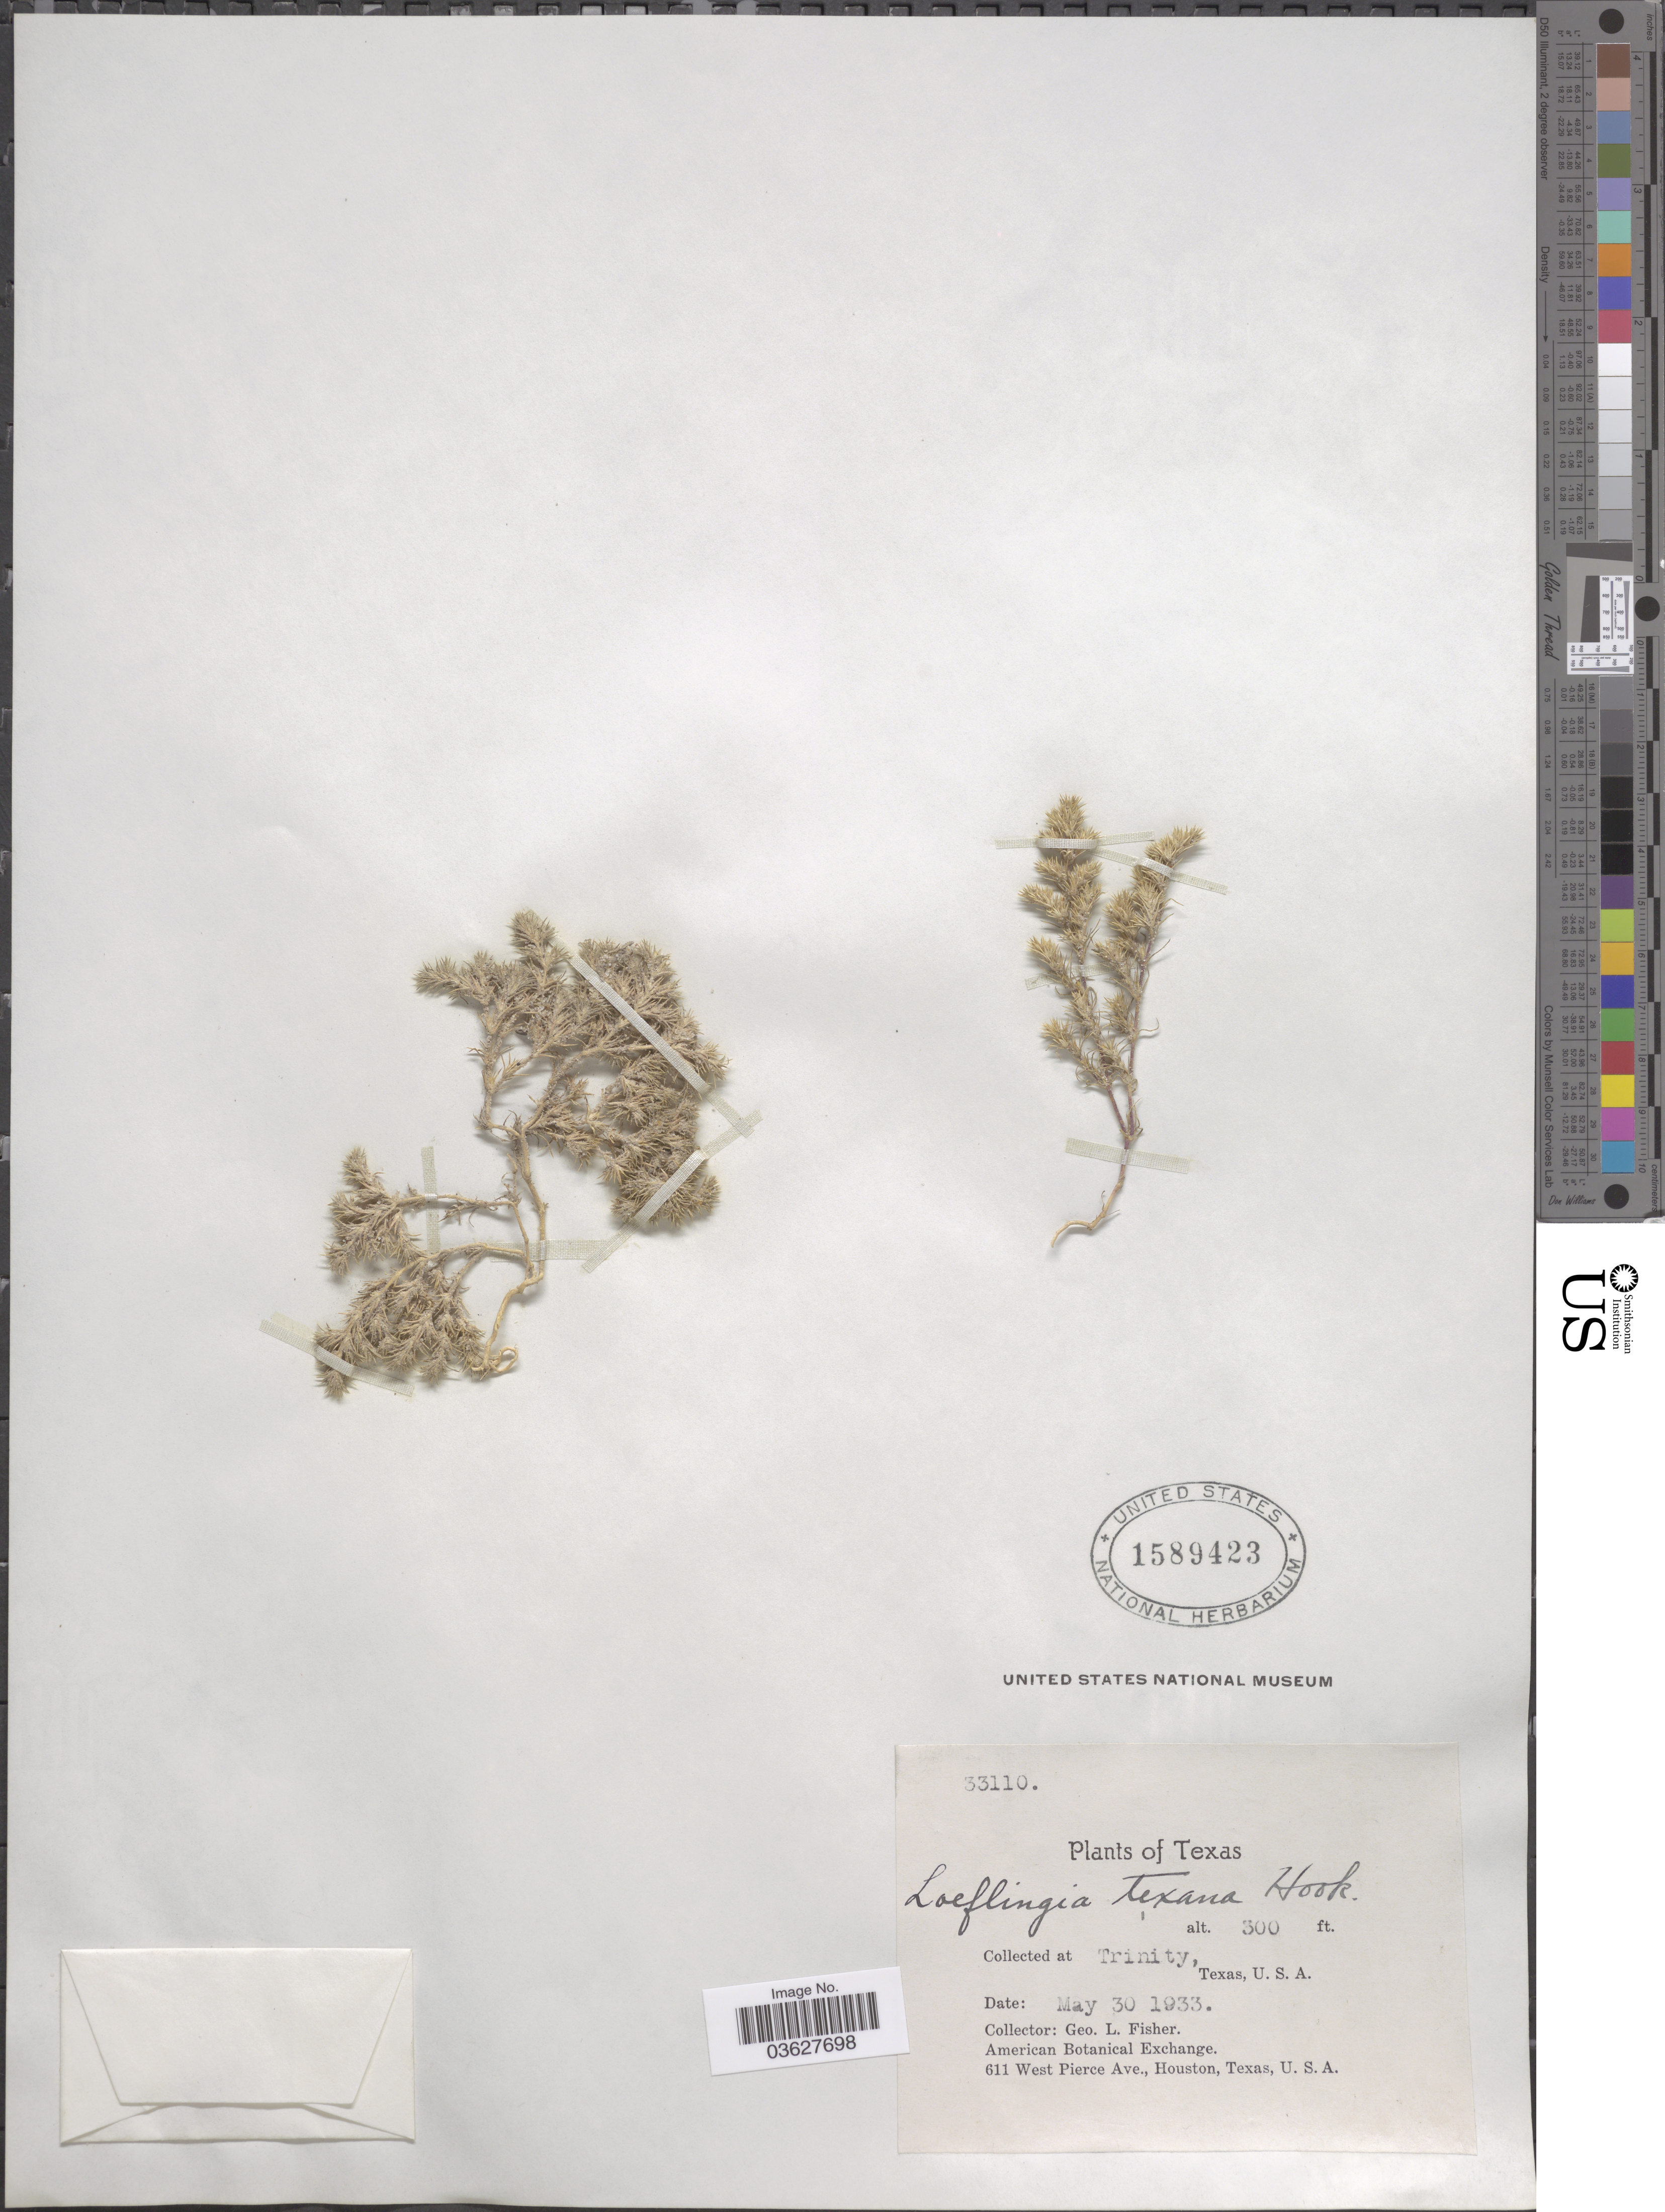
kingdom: Plantae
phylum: Tracheophyta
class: Magnoliopsida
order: Caryophyllales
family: Caryophyllaceae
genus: Loeflingia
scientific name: Loeflingia texana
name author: Hook.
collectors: G. L. Fisher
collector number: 33110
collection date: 1933-05-30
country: United States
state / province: Texas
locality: Trinity.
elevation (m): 91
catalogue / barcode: US 1589423